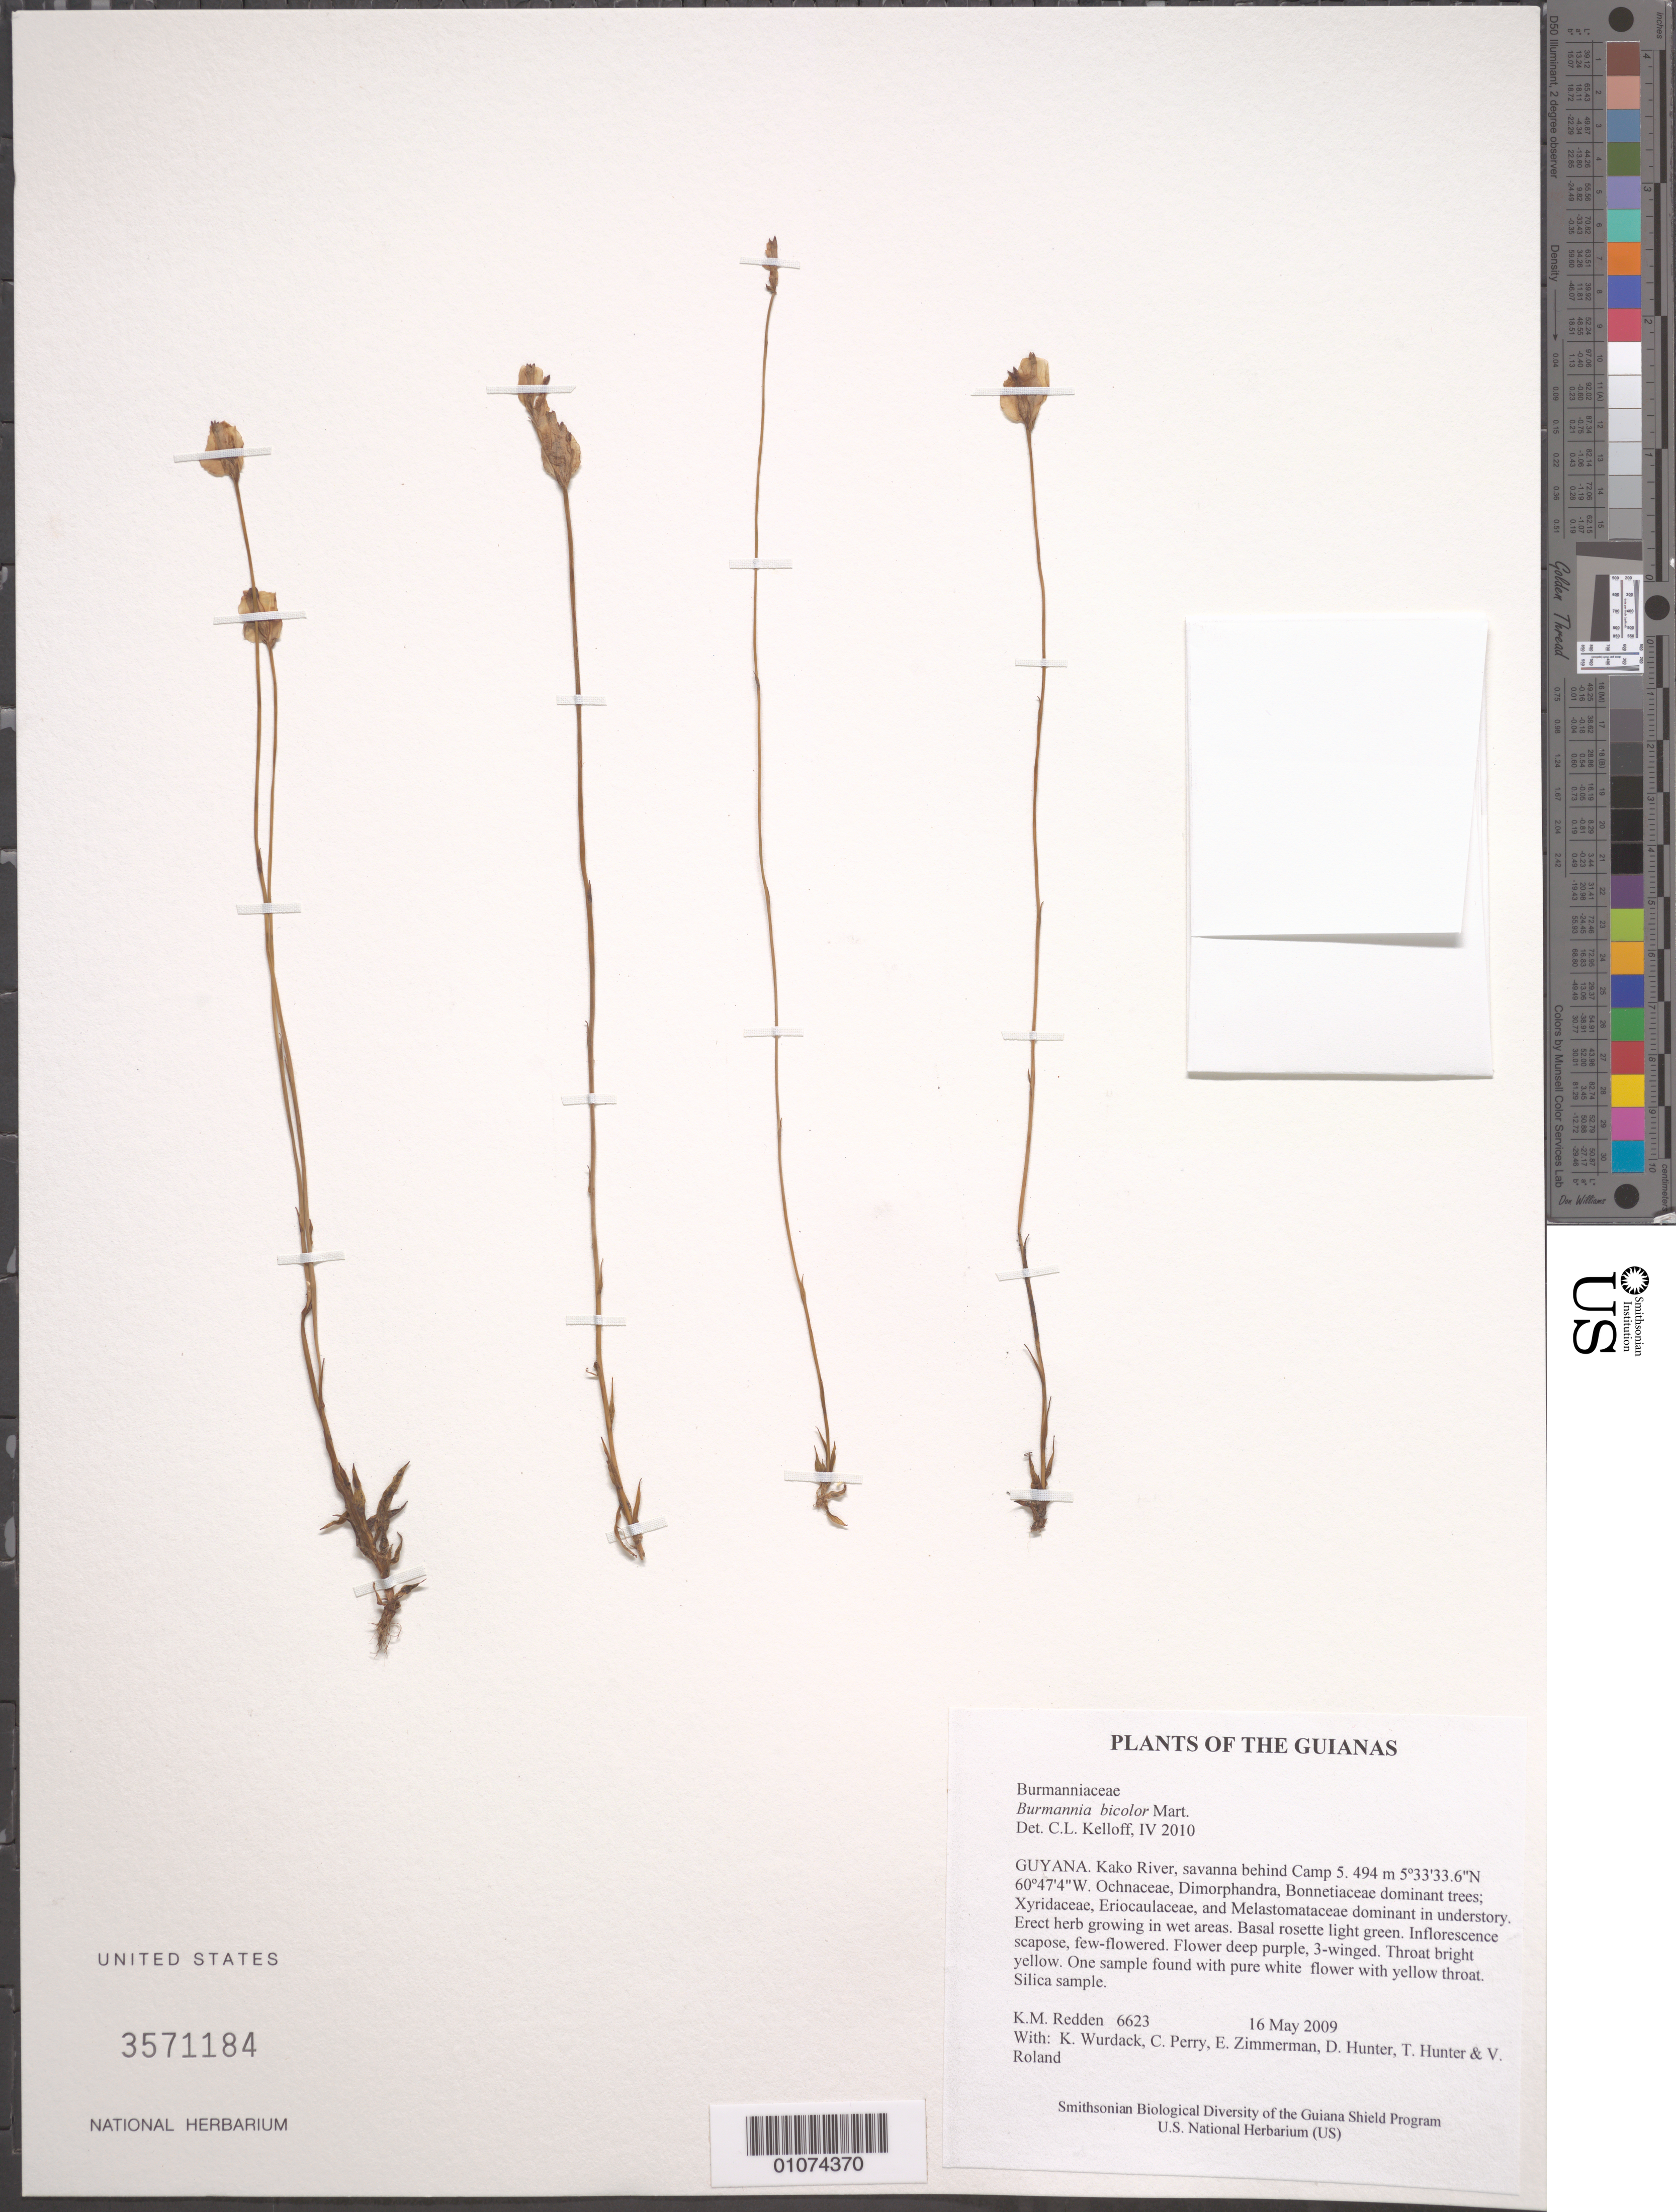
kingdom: Plantae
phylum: Tracheophyta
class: Liliopsida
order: Dioscoreales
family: Burmanniaceae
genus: Burmannia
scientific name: Burmannia bicolor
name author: Mart.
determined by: Kelloff, Carol L., (US), Smithsonian Institution - National Museum of Natural History (UNITED STATES)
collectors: K. M. Redden, K. Wurdack, C. Perry, E. Zimmerman, D. Hunter, T. Hunter & V. Roland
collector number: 6623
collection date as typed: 16 May 2009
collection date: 2009-05-16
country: Guyana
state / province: Cuyuni-Mazaruni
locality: Kako River, savanna behind Camp 5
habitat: Ochnaceae, Dimorphandra, Bonnetiaceae dominant trees; Xyridaceae, Eriocaulaceae, and Melastomataceae dominant in understory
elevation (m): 494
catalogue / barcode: US 3571184